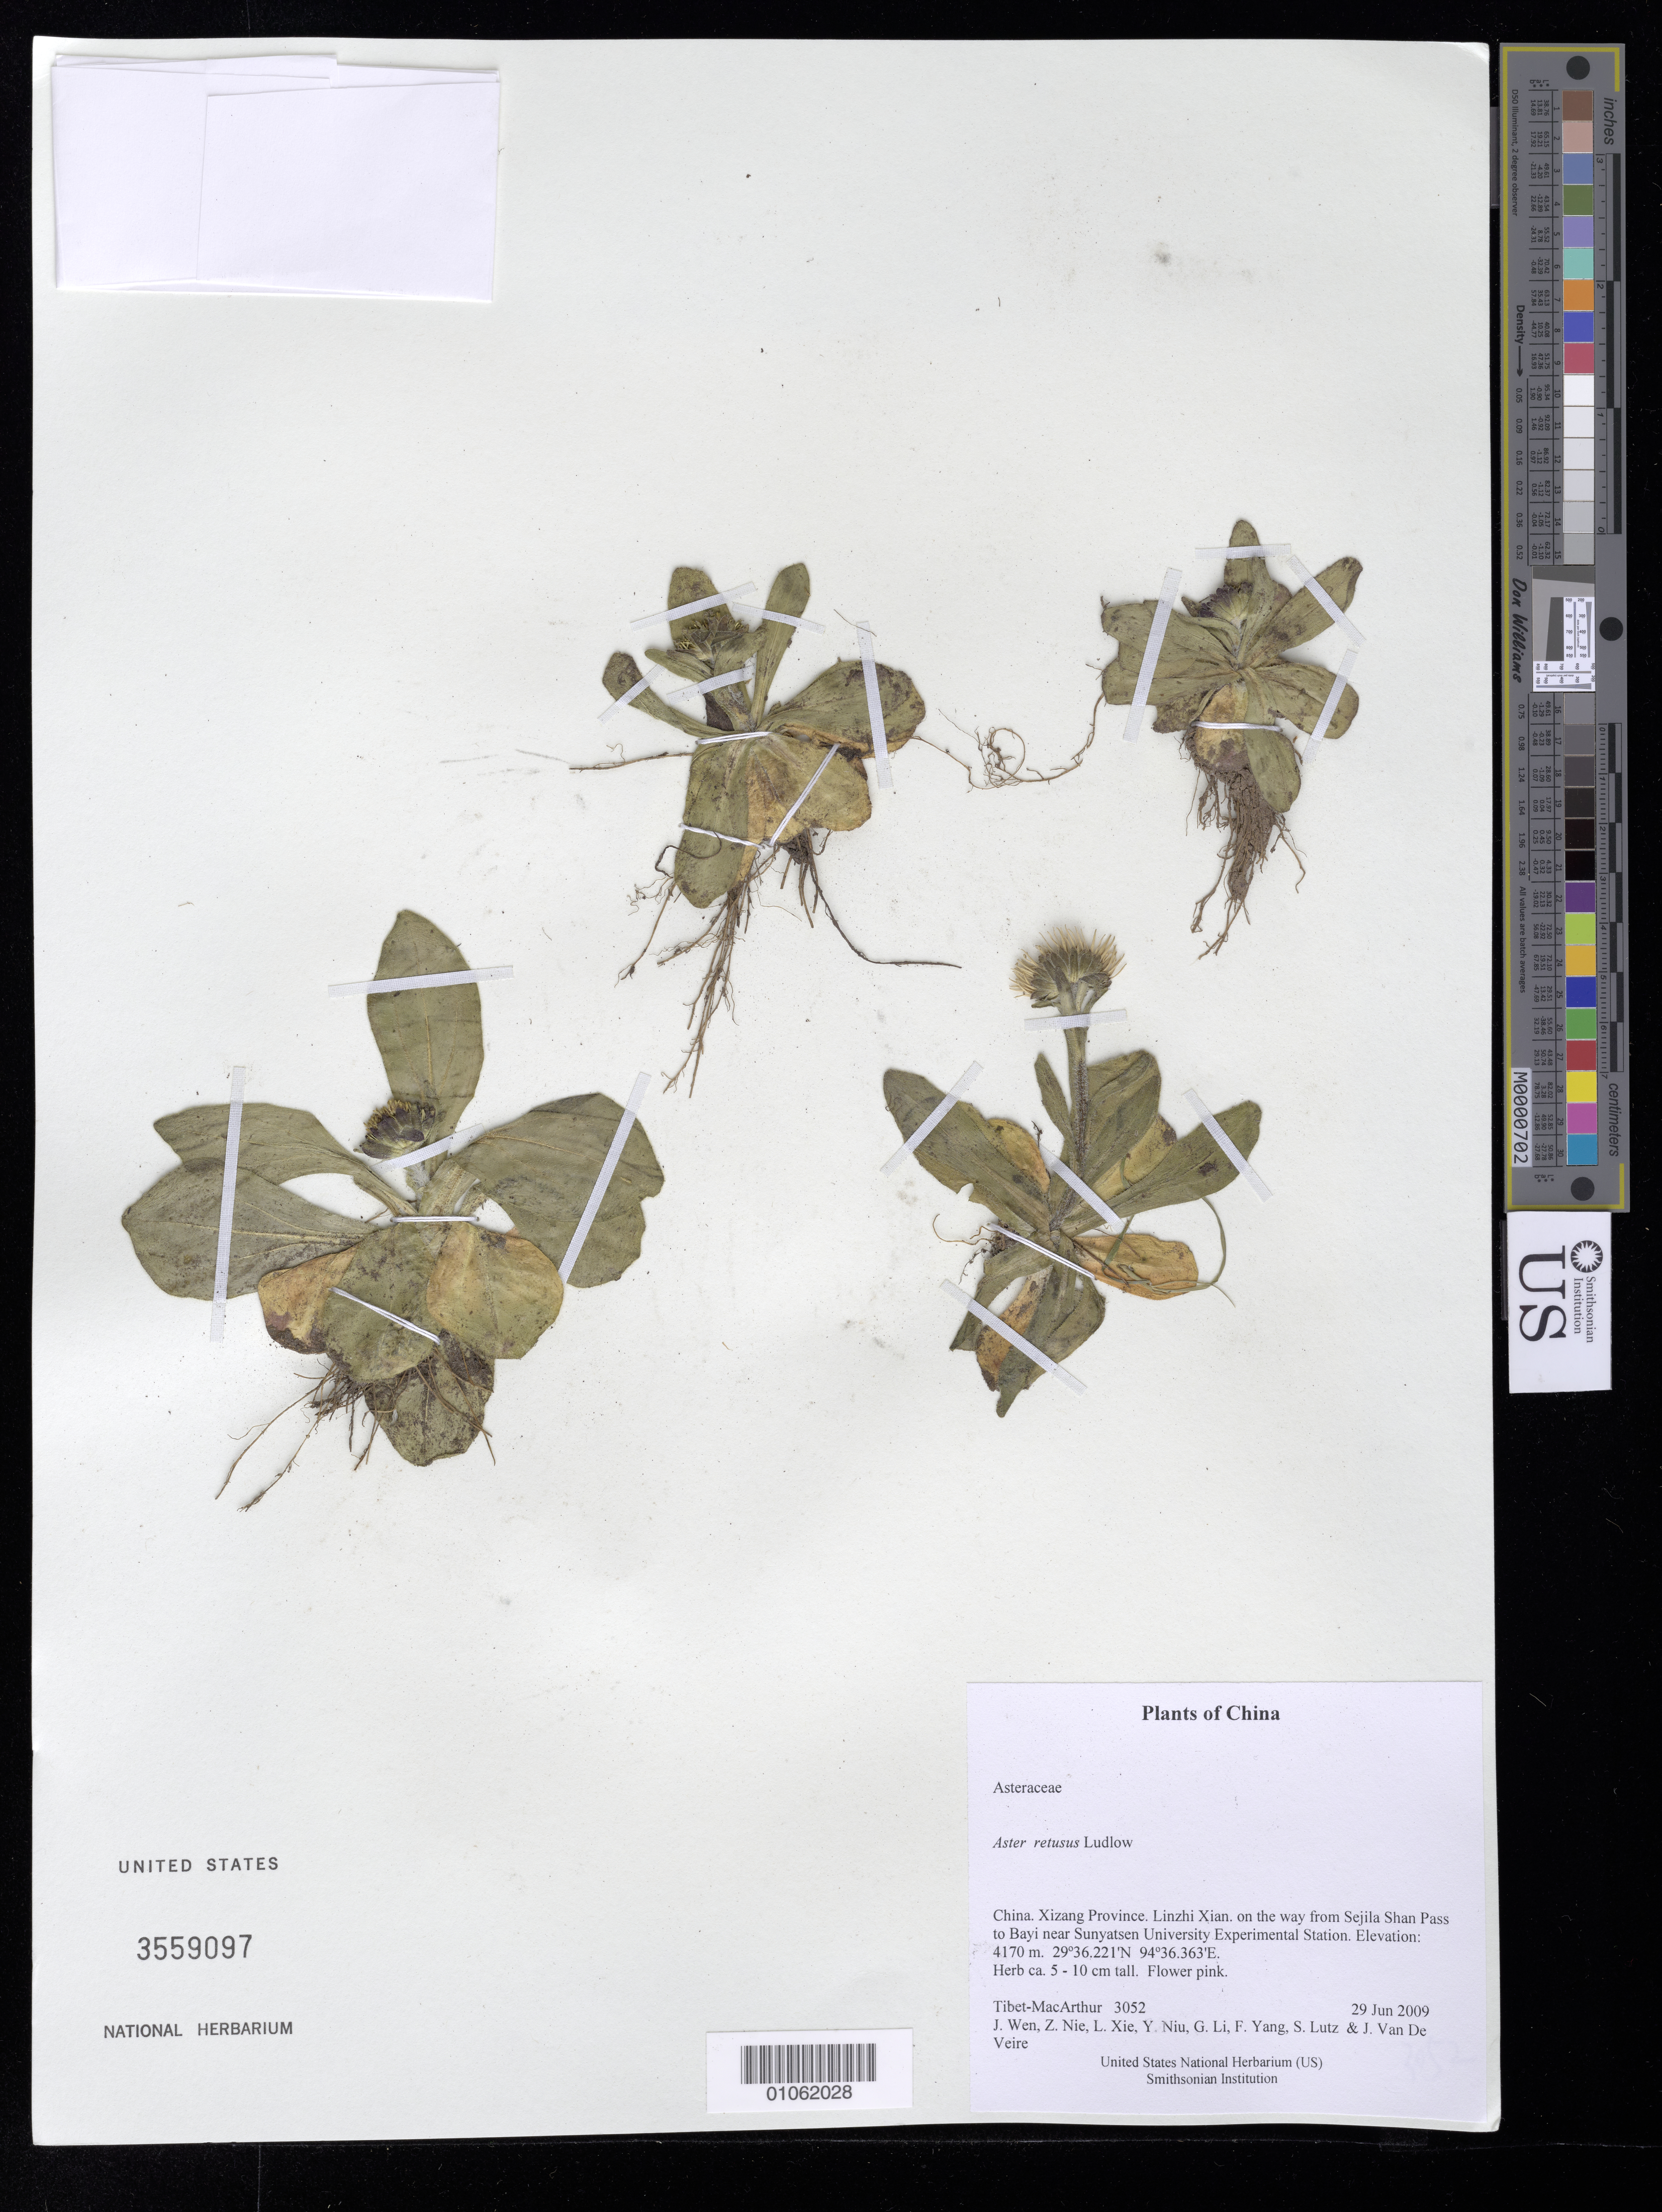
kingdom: Plantae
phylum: Tracheophyta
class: Magnoliopsida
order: Asterales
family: Asteraceae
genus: Aster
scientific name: Aster retusus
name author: Ludlow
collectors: Tibet-MacArthur, J. Wen, Z. Nie, L. Xie, Y. Niu, G. Li, F. Yang, S. Lutz & J. Van De Veire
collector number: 3052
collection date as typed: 29 Jun 2009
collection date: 2009-06-29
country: China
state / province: Xizang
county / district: Linzhi Xian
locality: on the way from Sejila Shan Pass to Bayi near Sunyatsen University Experimental Station.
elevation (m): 4170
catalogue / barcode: US 3559097